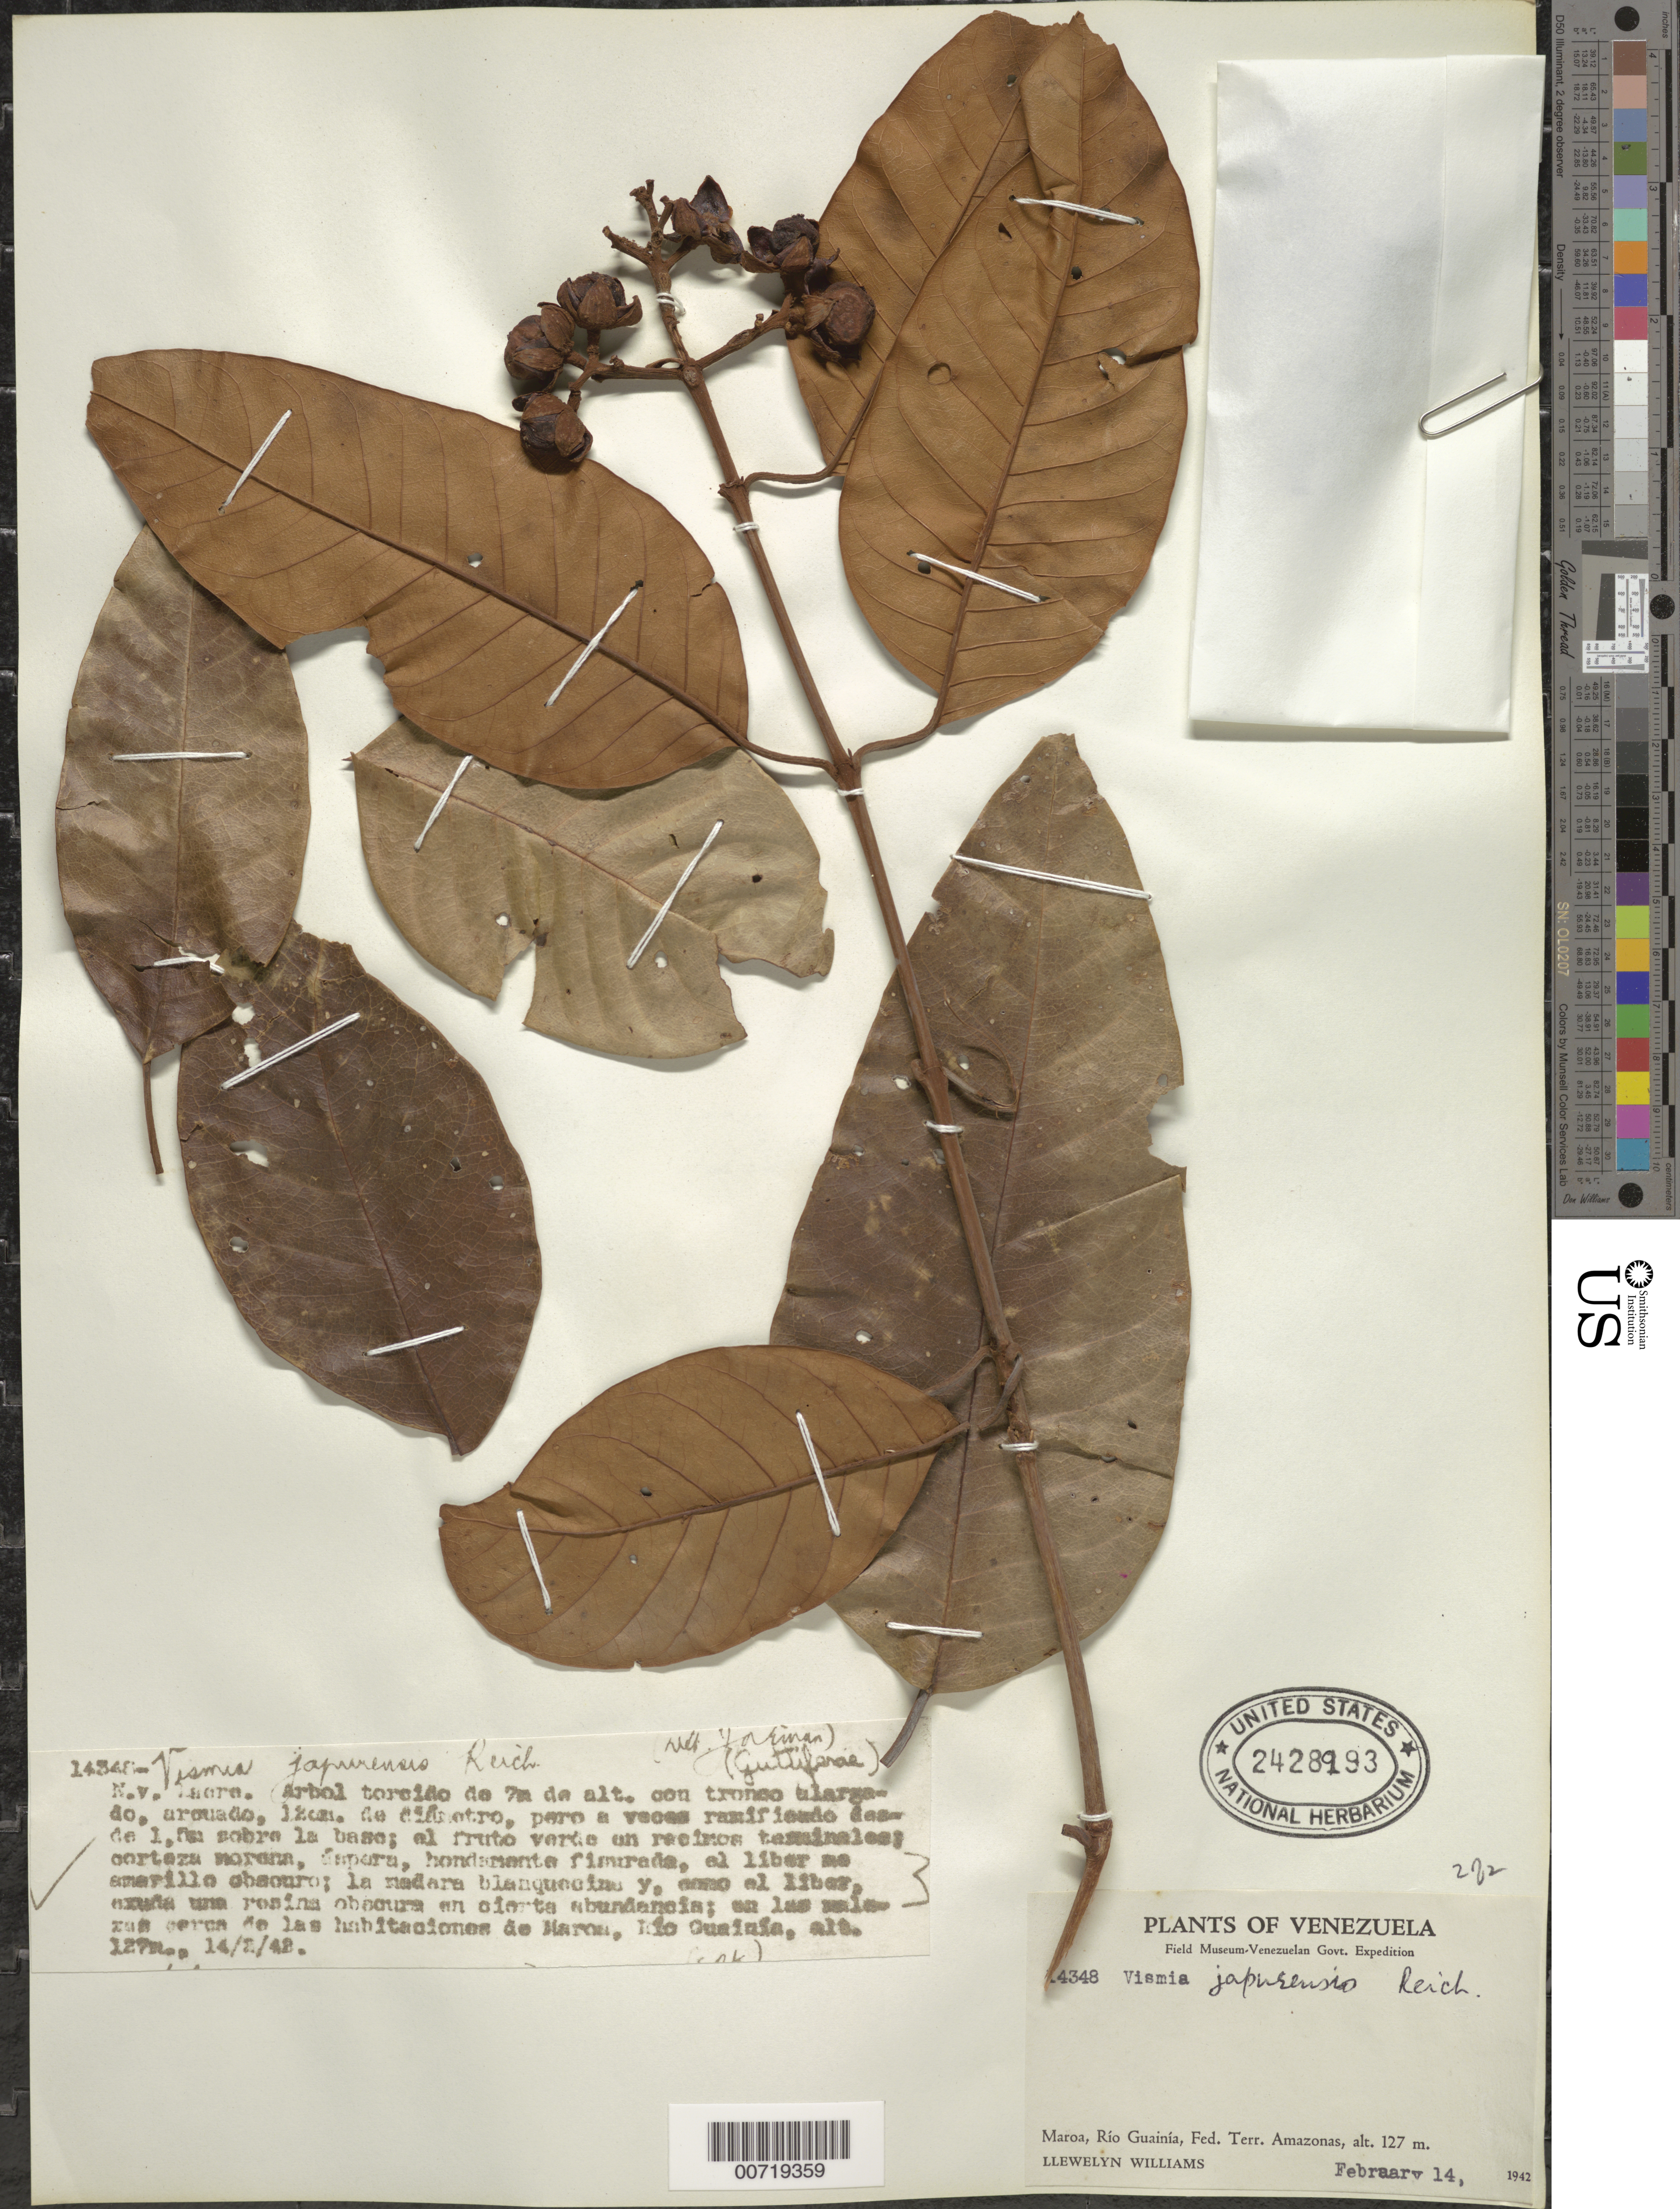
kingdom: Plantae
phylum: Tracheophyta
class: Magnoliopsida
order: Malpighiales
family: Hypericaceae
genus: Vismia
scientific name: Vismia japurensis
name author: Reichardt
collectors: Ll. Williams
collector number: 14348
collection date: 1942-02-14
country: Venezuela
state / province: Amazonas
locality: Maroa, Río Guainía, Fed. Terr. Amazonas.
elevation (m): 127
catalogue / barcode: US 2428993